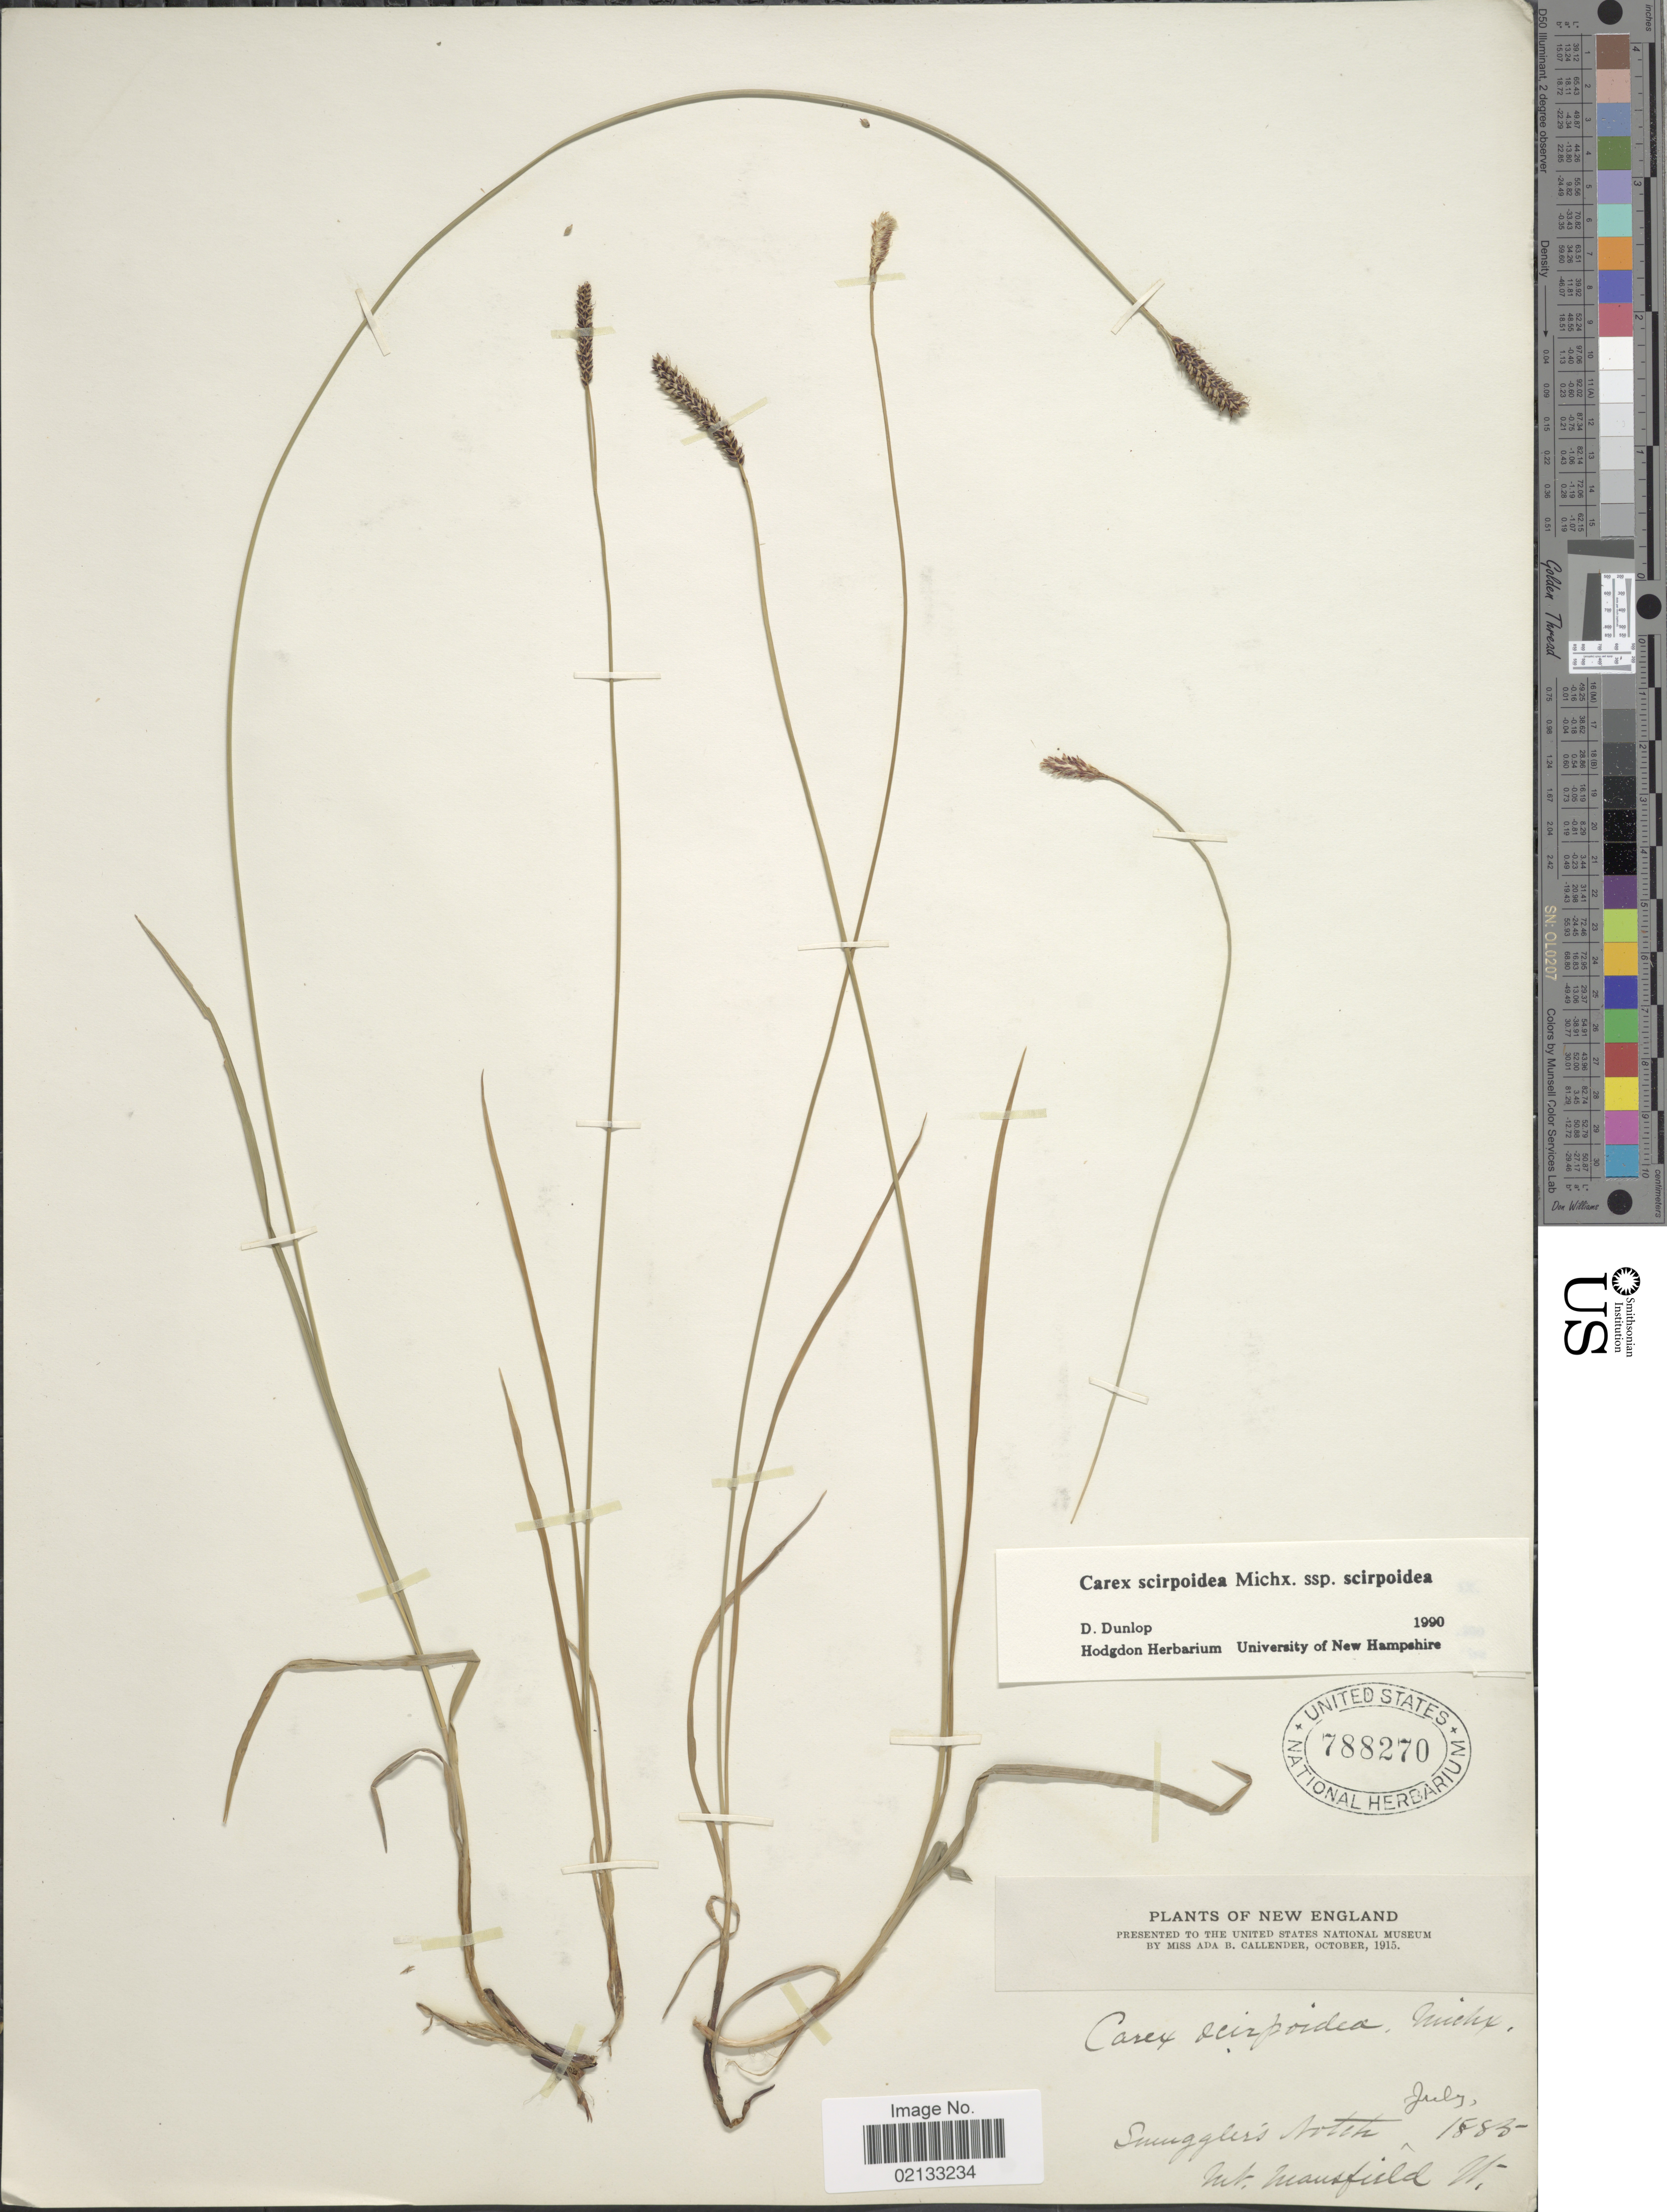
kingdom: Plantae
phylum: Tracheophyta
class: Liliopsida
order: Poales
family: Cyperaceae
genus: Carex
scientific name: Carex scirpoidea subsp. scirpoidea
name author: Michx.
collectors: A. Callender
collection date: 1885-07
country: United States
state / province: Vermont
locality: New England. Smuggler's Notch. Mt. Mansfield Vt.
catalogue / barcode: US 788270